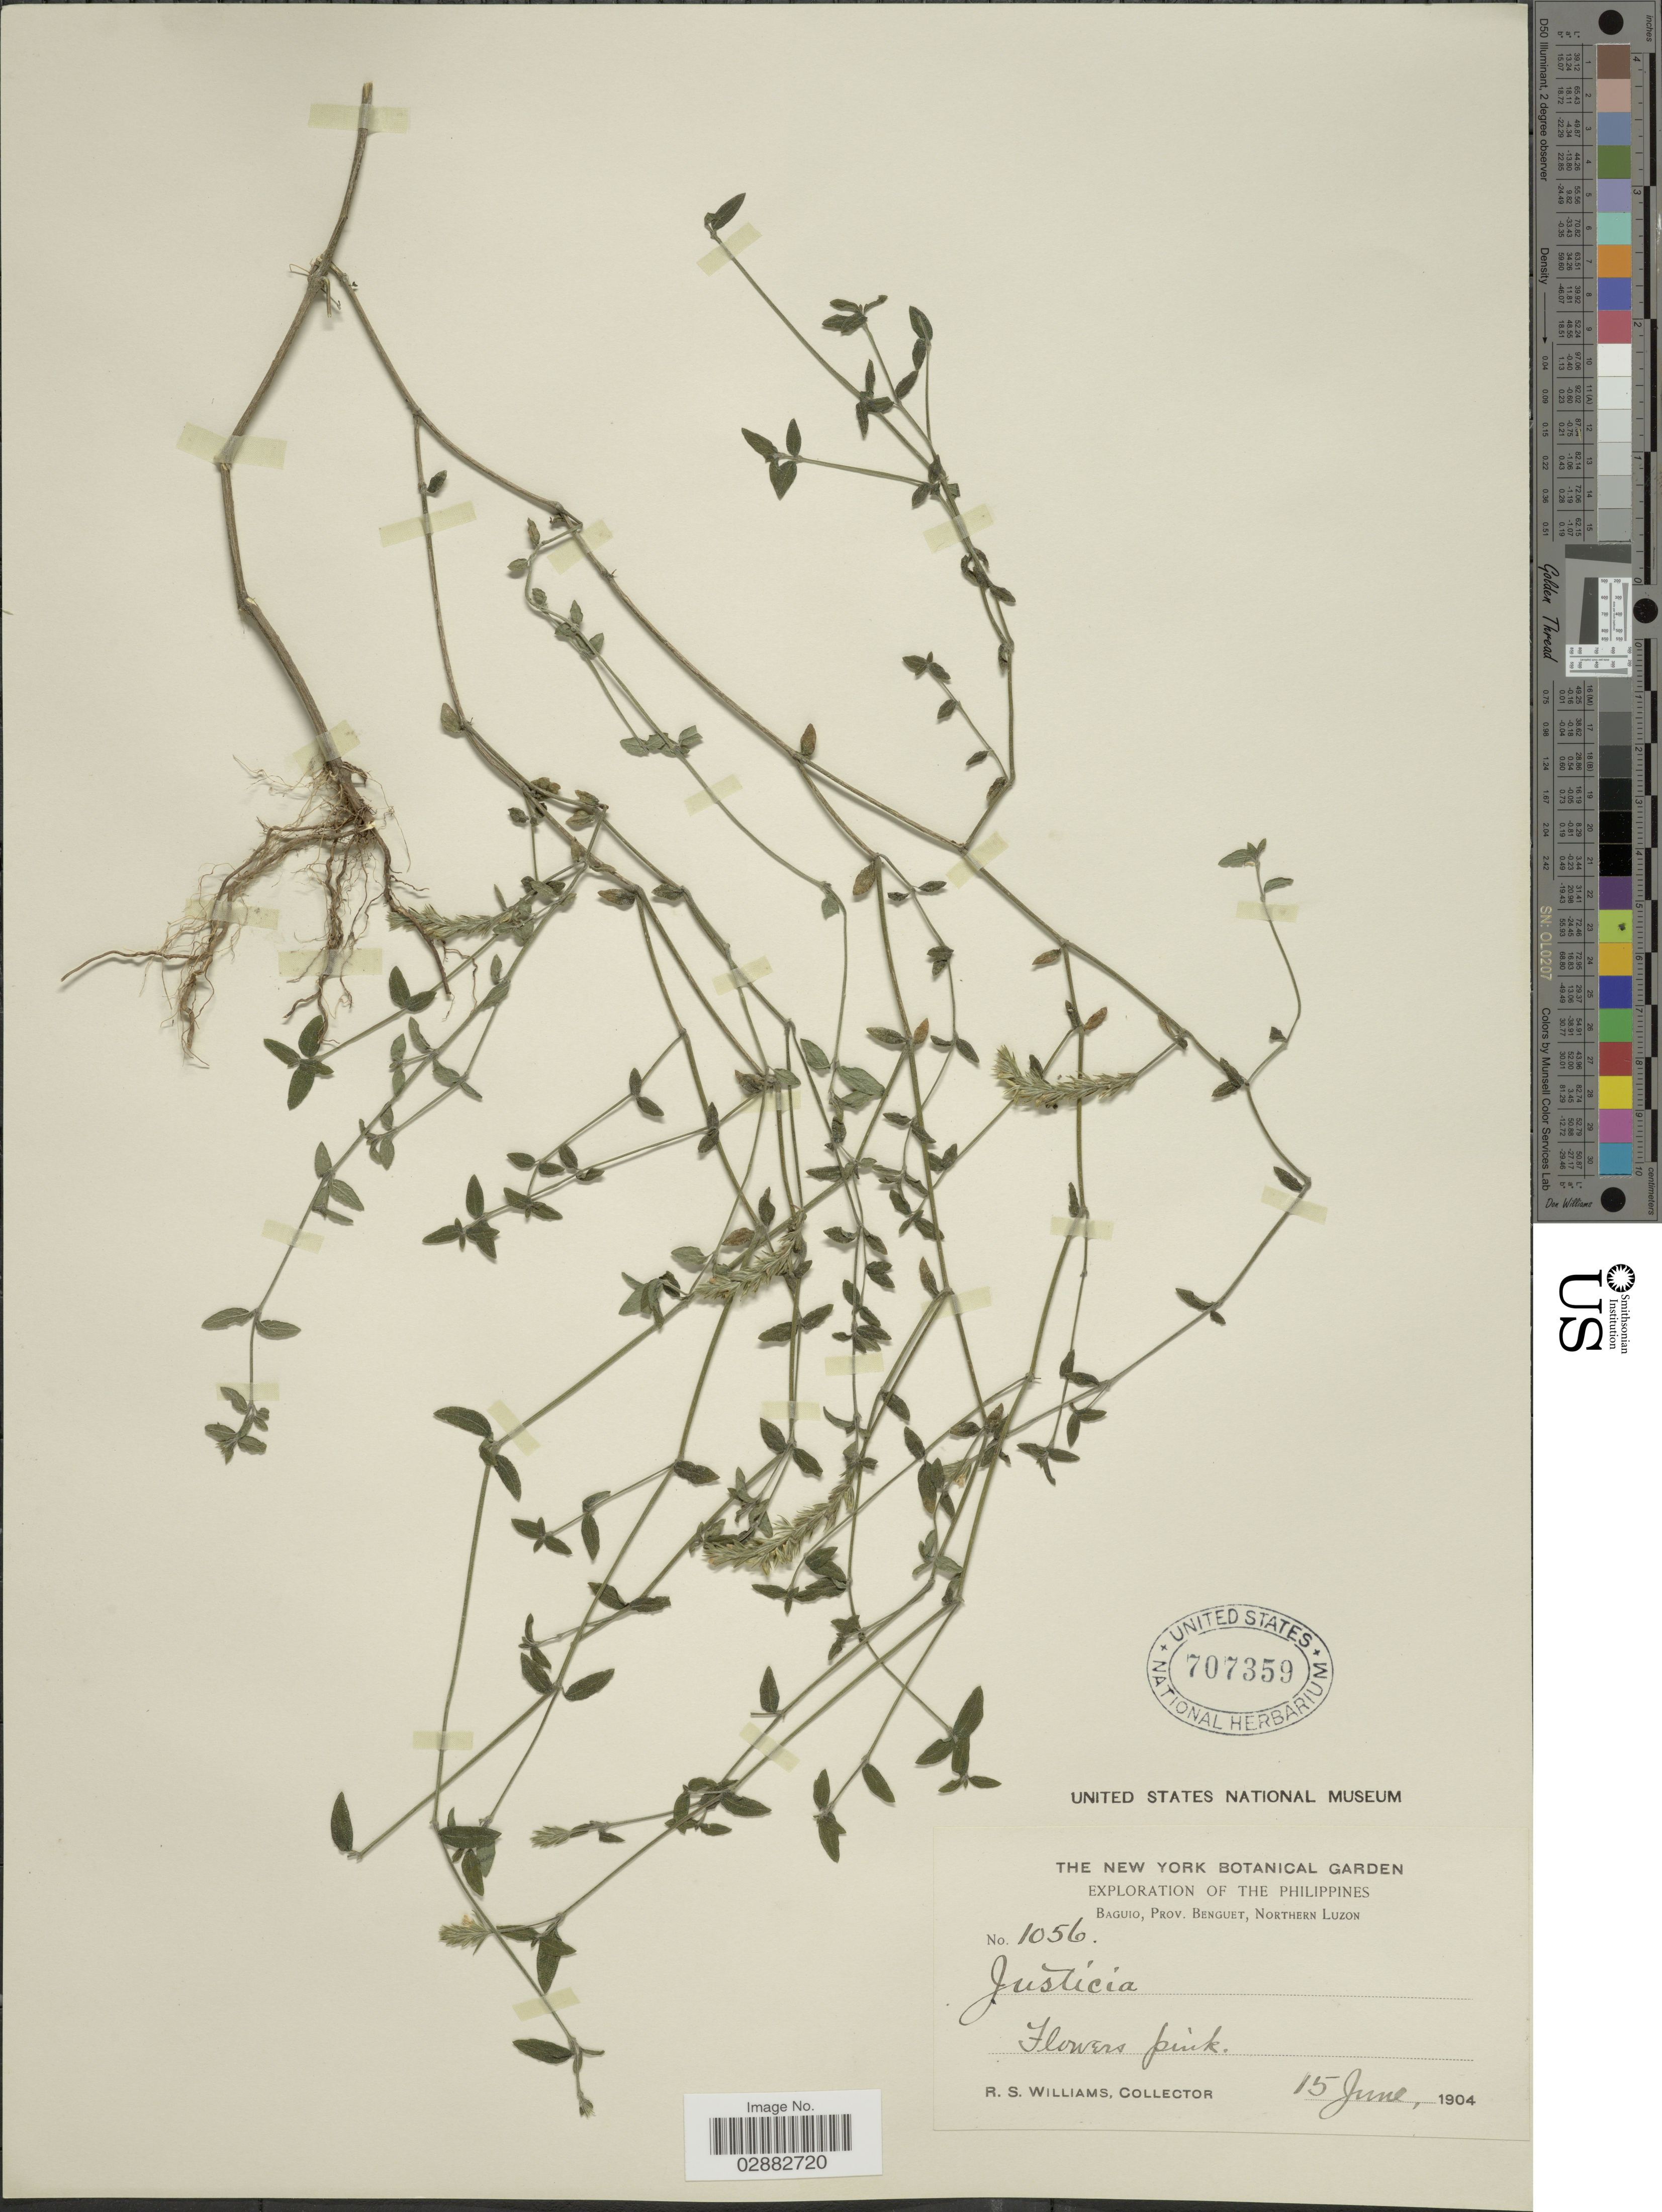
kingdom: Plantae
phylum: Tracheophyta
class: Magnoliopsida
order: Lamiales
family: Acanthaceae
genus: Justicia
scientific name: Justicia procumbens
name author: L.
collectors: R. S. Williams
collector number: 1056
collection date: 1904-06-15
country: Philippines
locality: Baguio, Prov. Benguet, Northern Luzon.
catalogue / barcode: US 707359